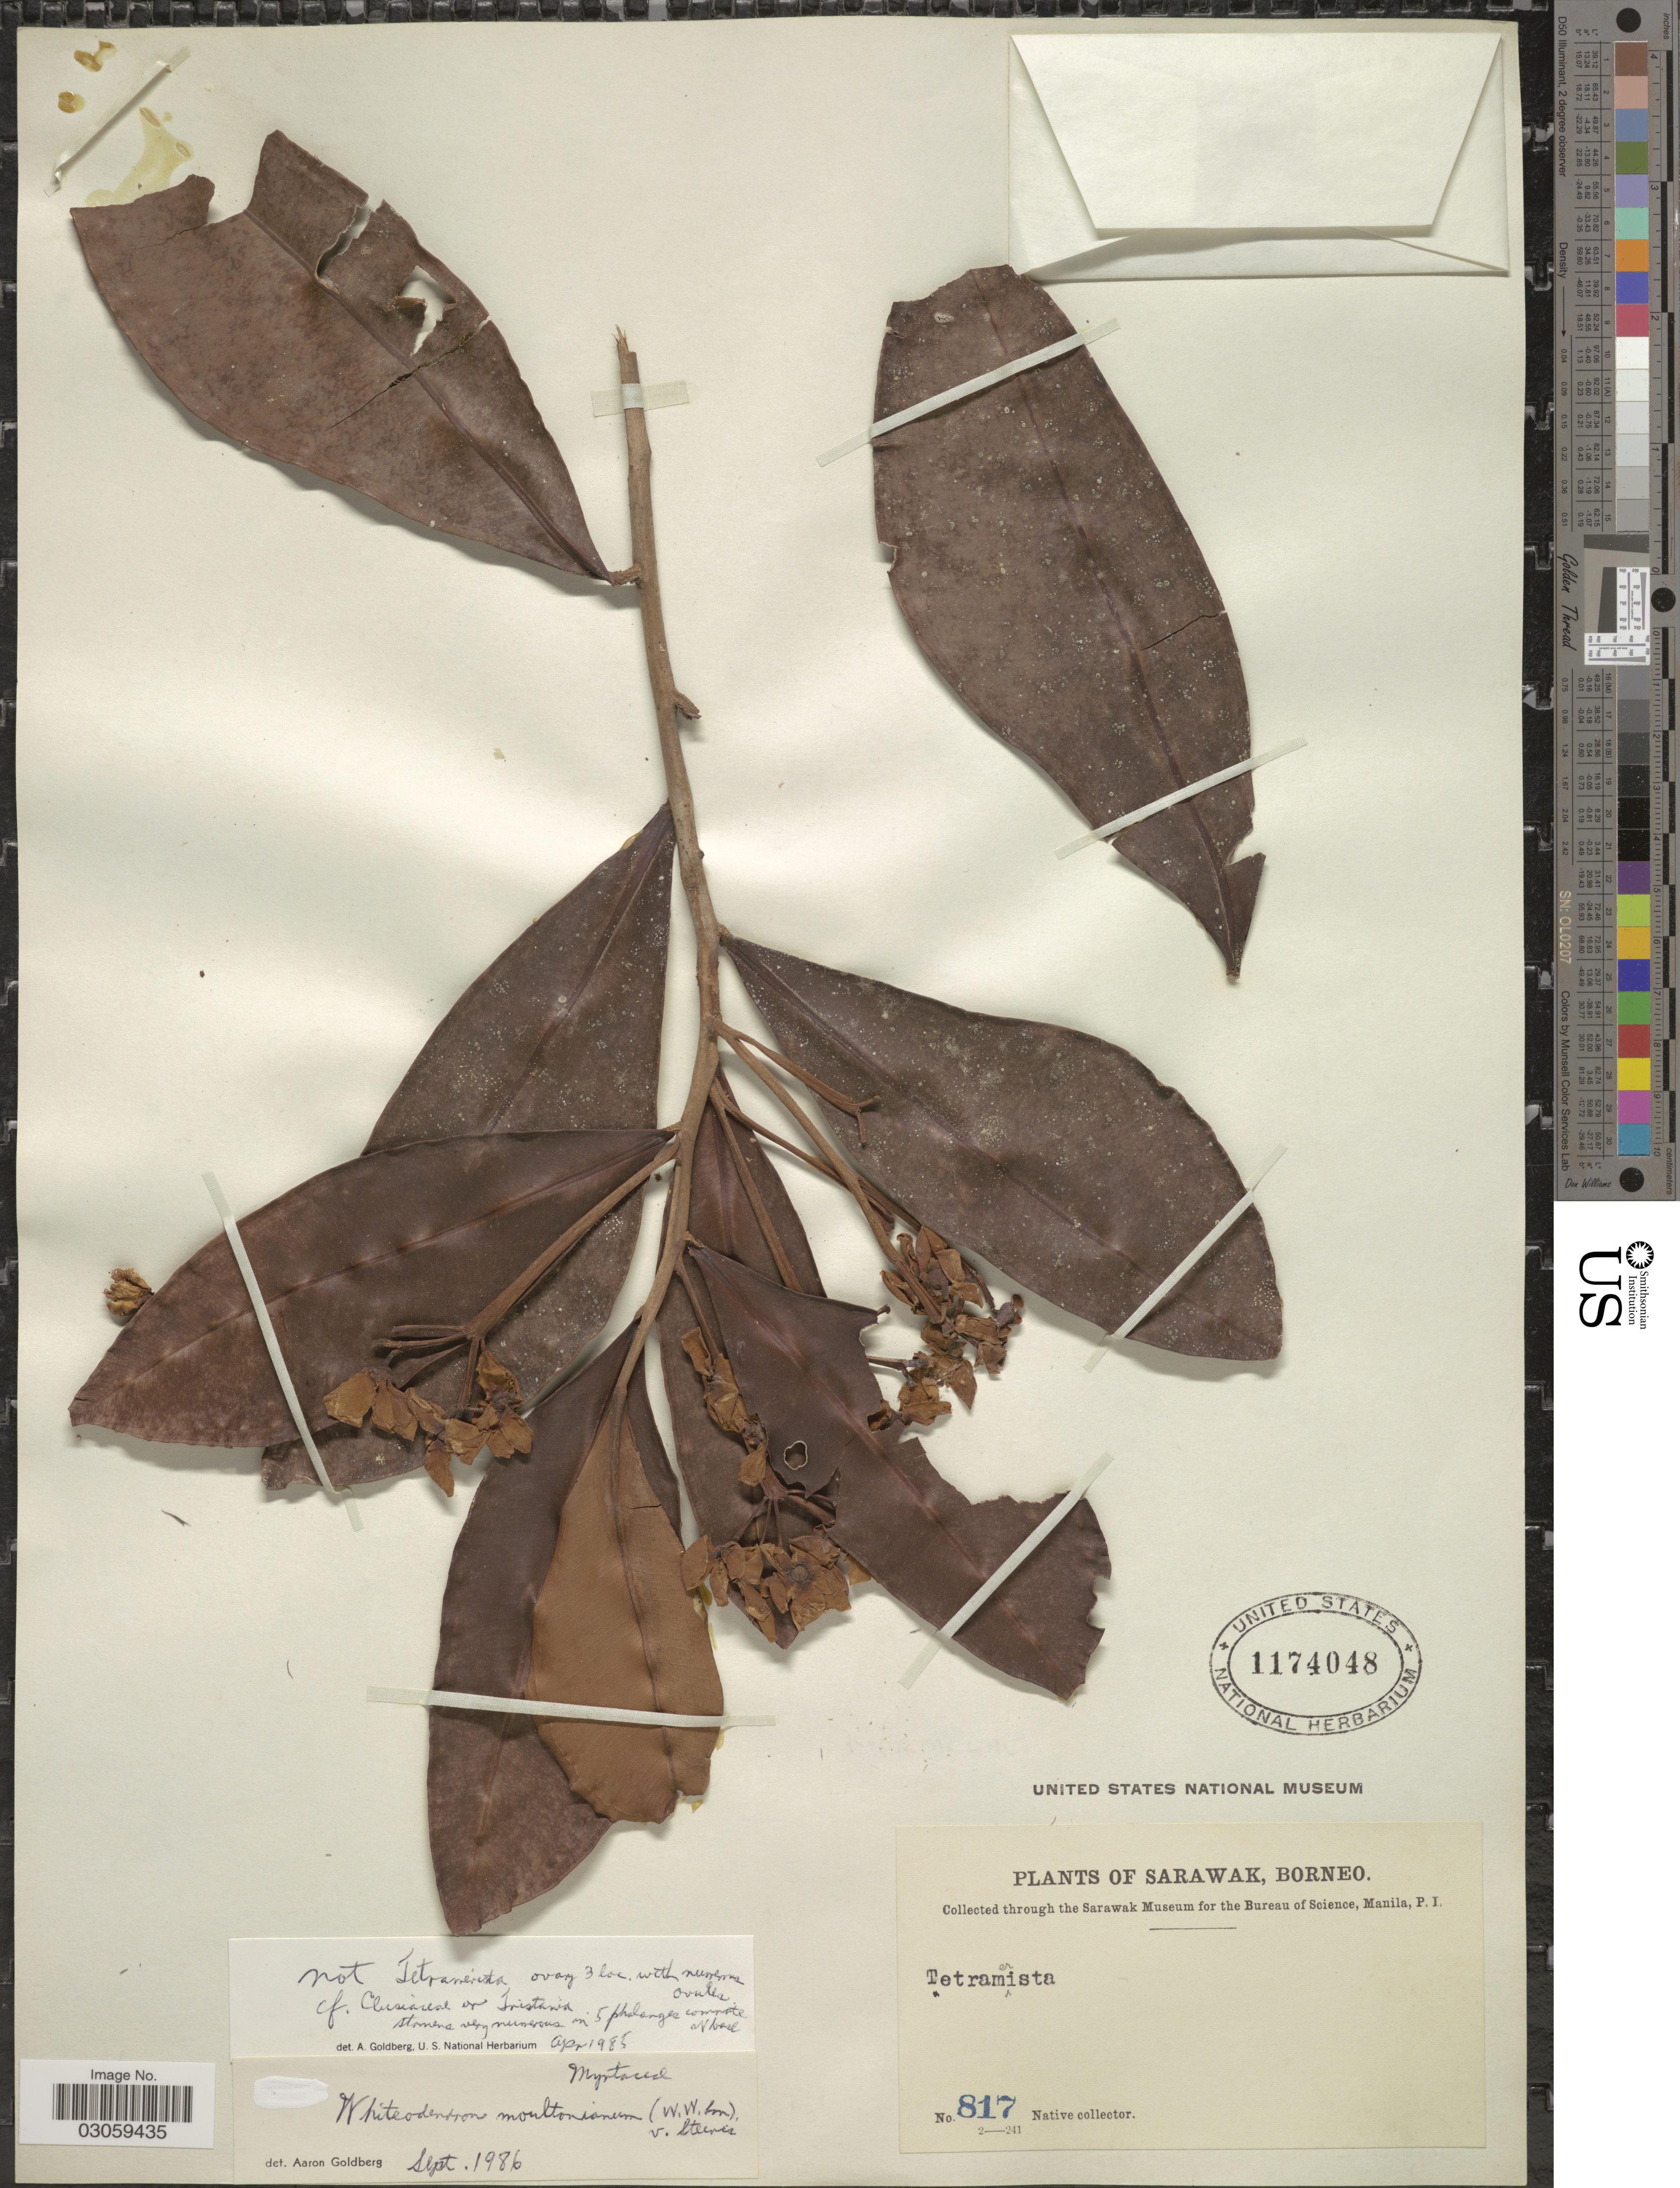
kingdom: Plantae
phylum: Tracheophyta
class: Magnoliopsida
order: Myrtales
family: Myrtaceae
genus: Whiteodendron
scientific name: Whiteodendron moultonianum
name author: (W.W. Sm.) Steenis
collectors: Native collector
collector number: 817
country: Malaysia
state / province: Sarawak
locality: Borneo.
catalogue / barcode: US 1174048